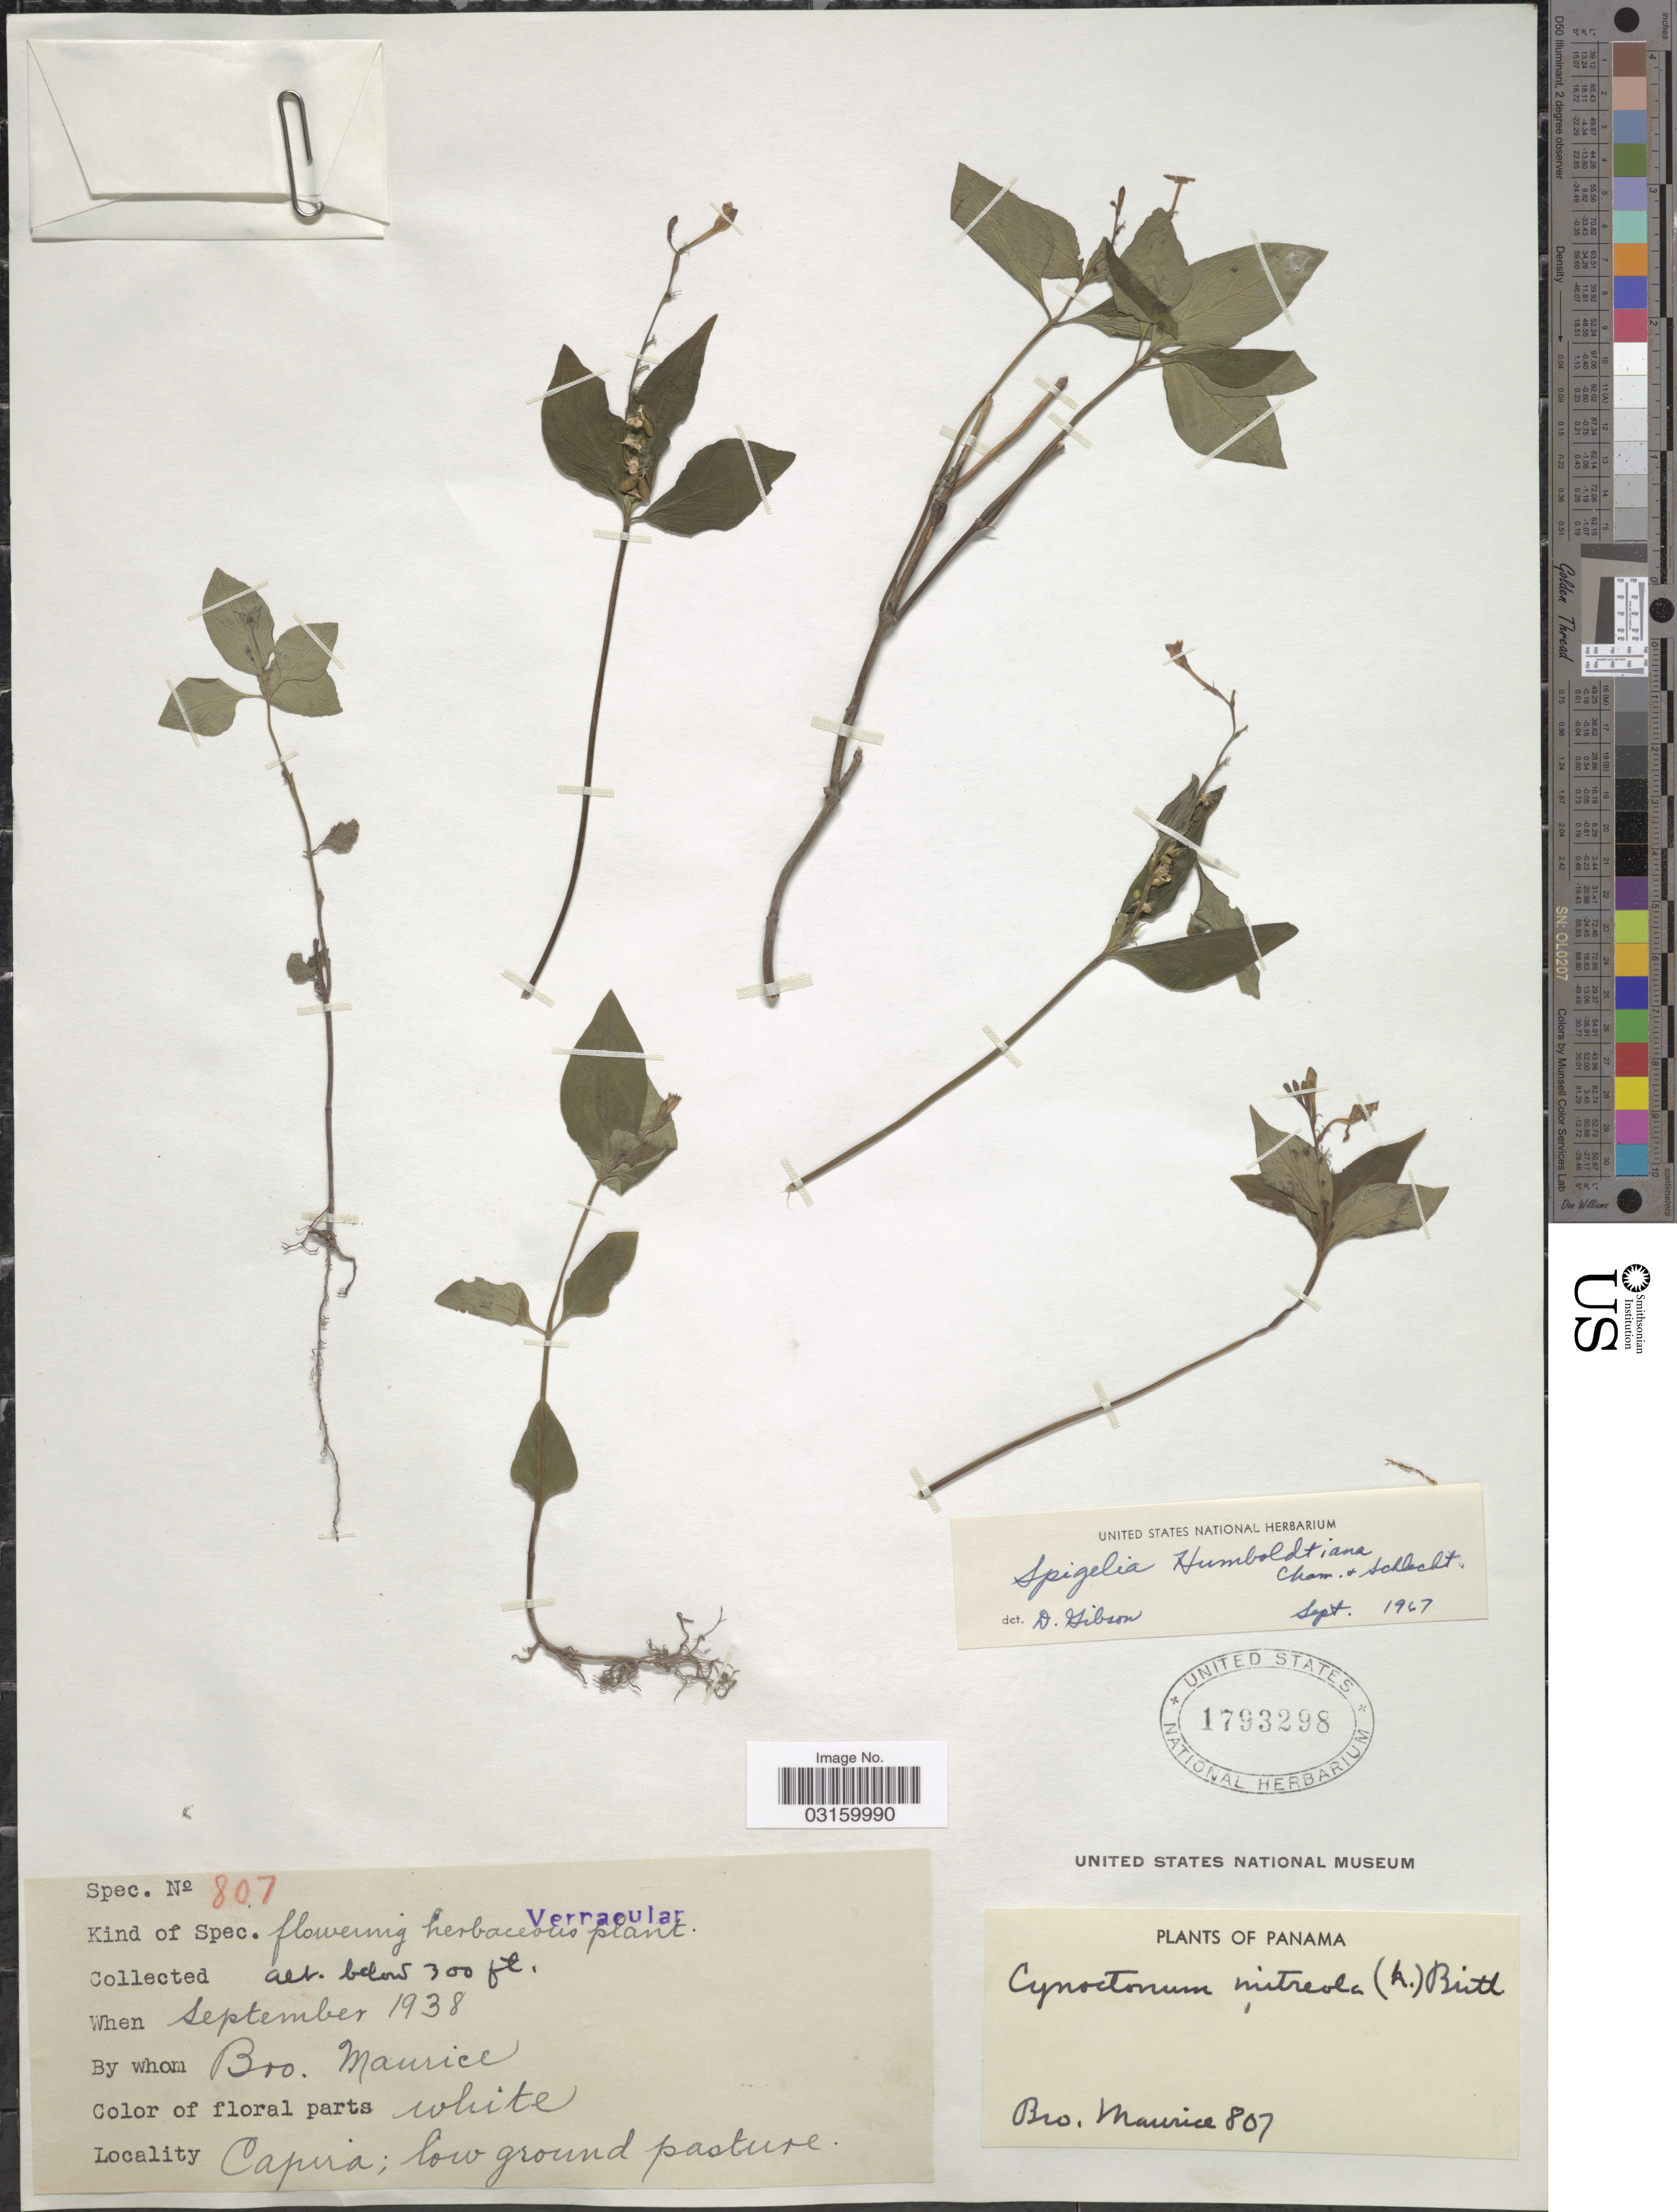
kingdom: Plantae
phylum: Tracheophyta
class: Magnoliopsida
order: Gentianales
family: Loganiaceae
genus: Spigelia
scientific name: Spigelia humboldtiana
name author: Cham. & Schltdl.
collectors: B. Maurice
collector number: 807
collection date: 1938-09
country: Panama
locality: Capira. Verraoular [unsure placement]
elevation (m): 91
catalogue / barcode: US 1793298